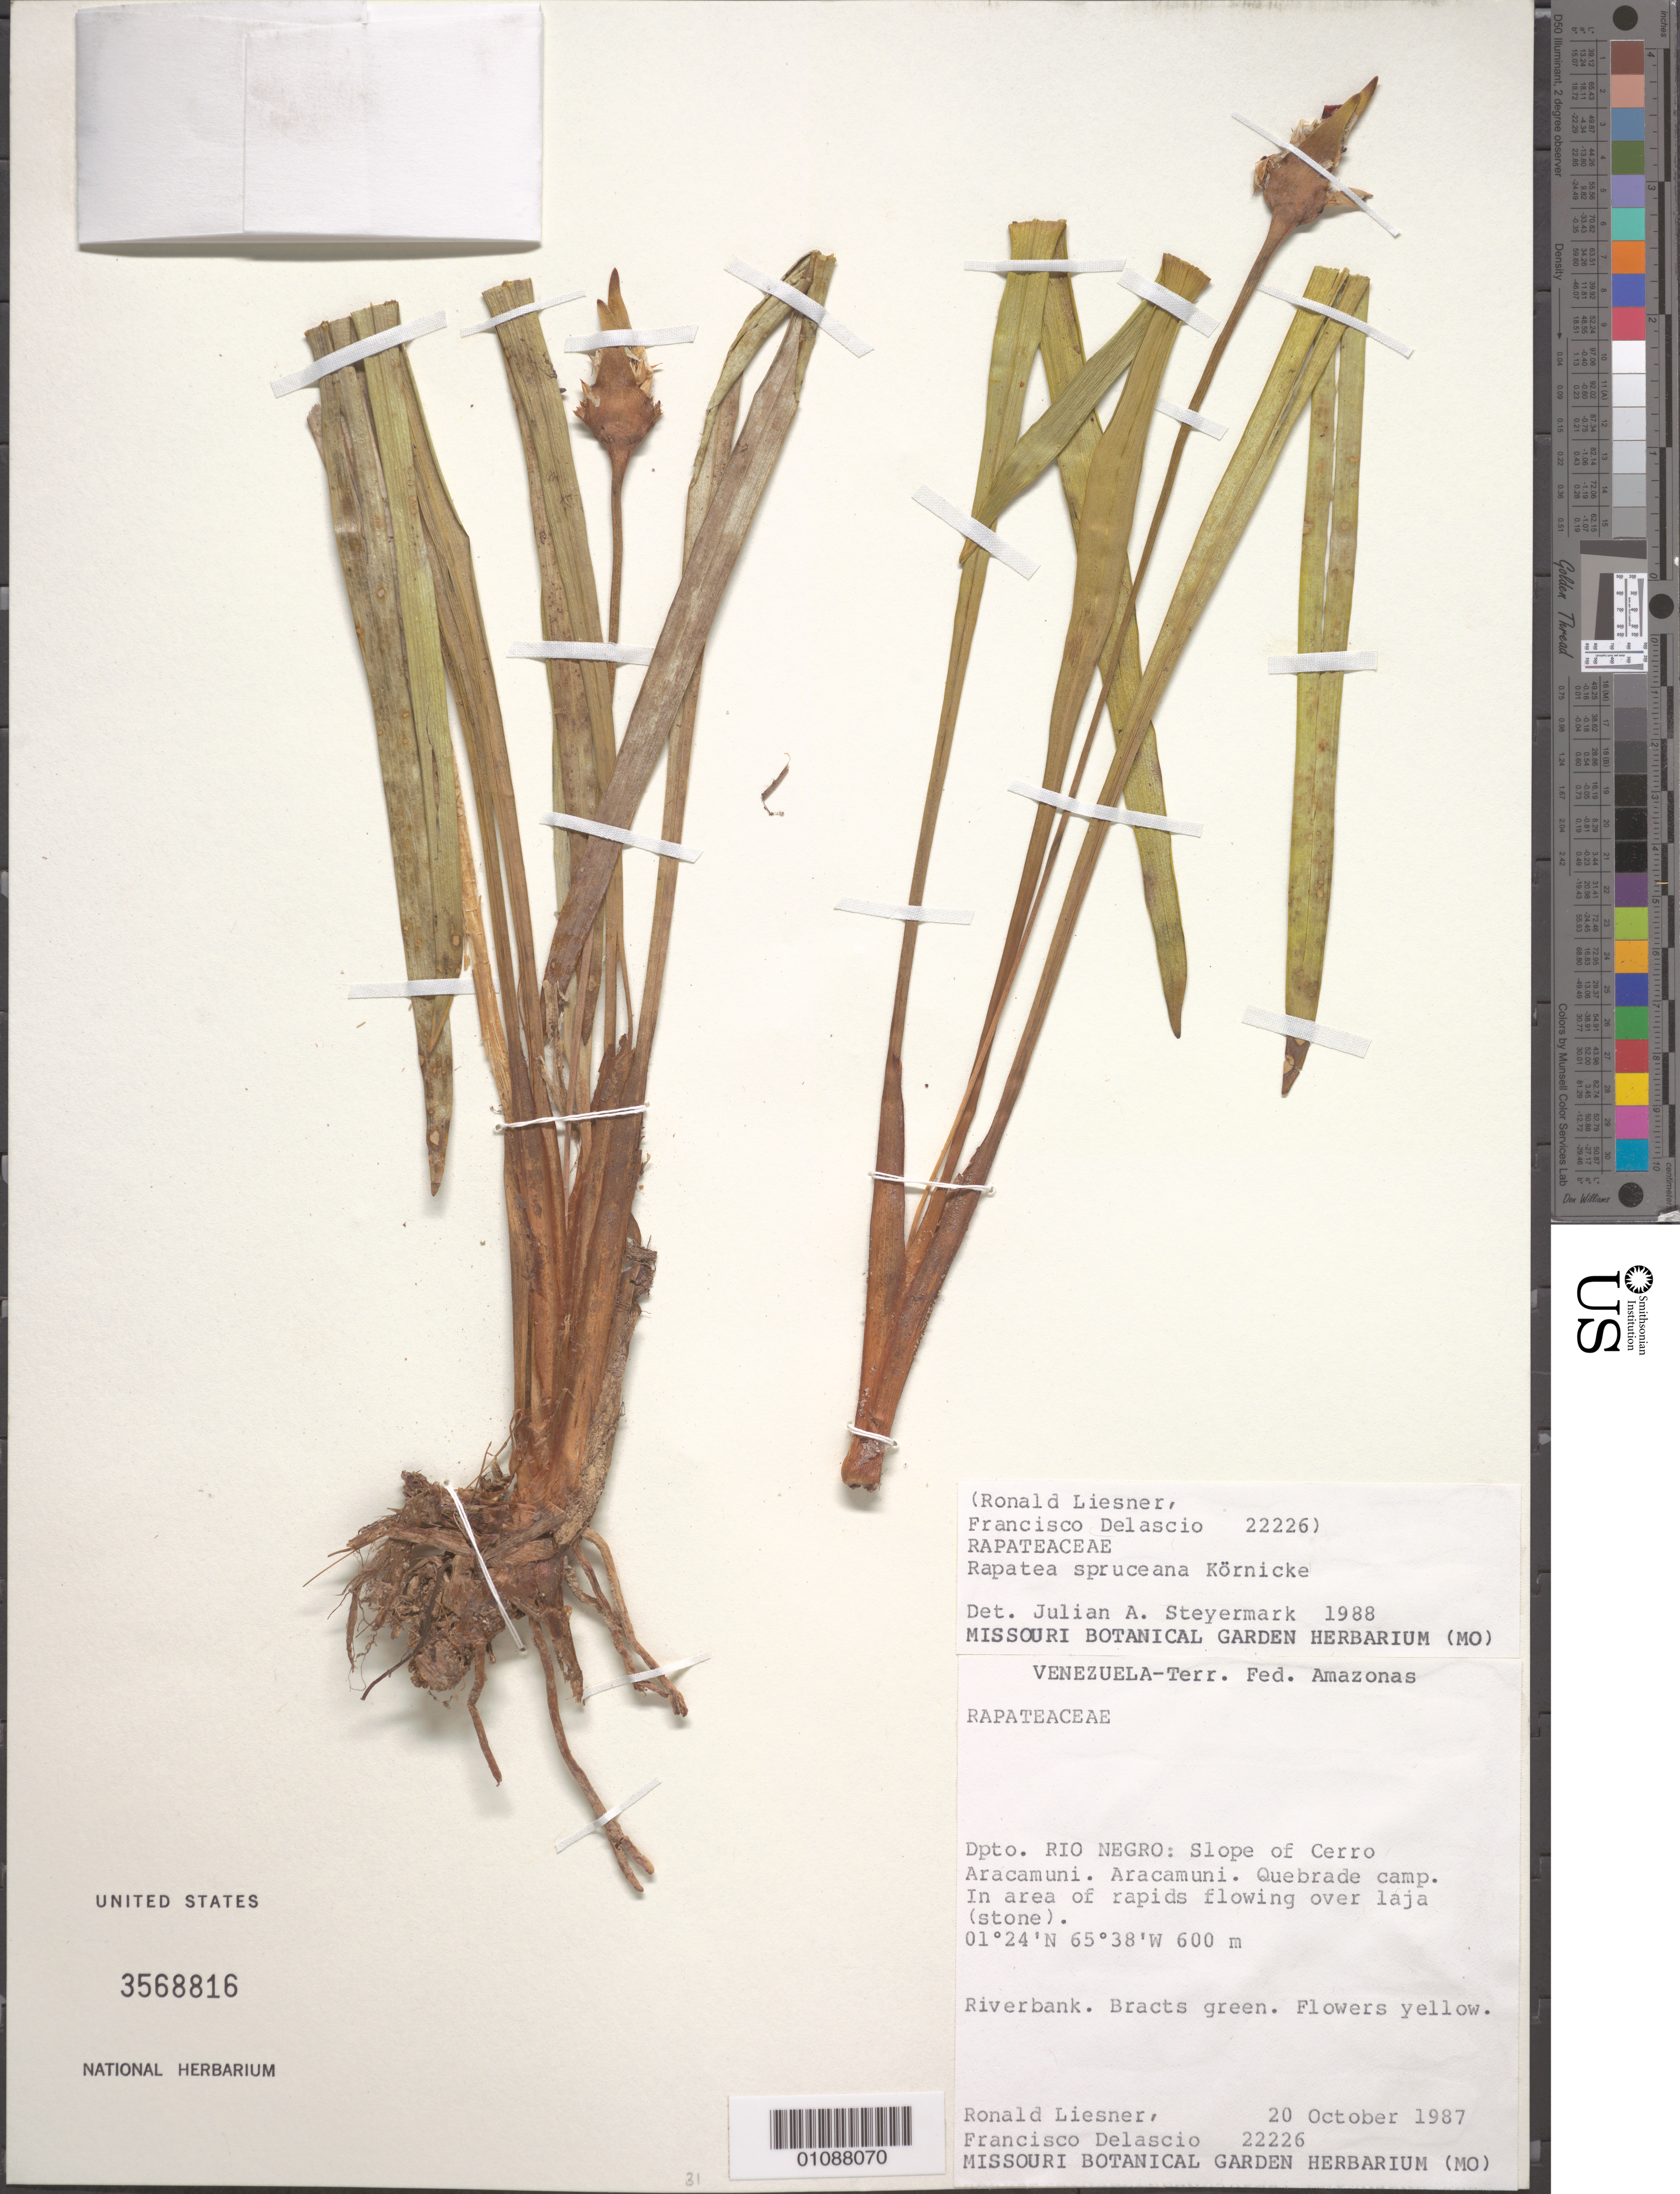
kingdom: Plantae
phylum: Tracheophyta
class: Liliopsida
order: Poales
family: Rapateaceae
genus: Rapatea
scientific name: Rapatea spruceana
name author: Körn.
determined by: Steyermark, Julian A., (VEN)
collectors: R. L. Liesner & F. Delascio C.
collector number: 22226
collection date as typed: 20-Oct-87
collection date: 1987-10-20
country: Venezuela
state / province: Amazonas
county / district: Río Negro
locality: Cerro Aracamuni, slope, Quebrada camp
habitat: In area of rapids flowing over laja (stone); on riverbank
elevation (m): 600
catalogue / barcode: US 3568816